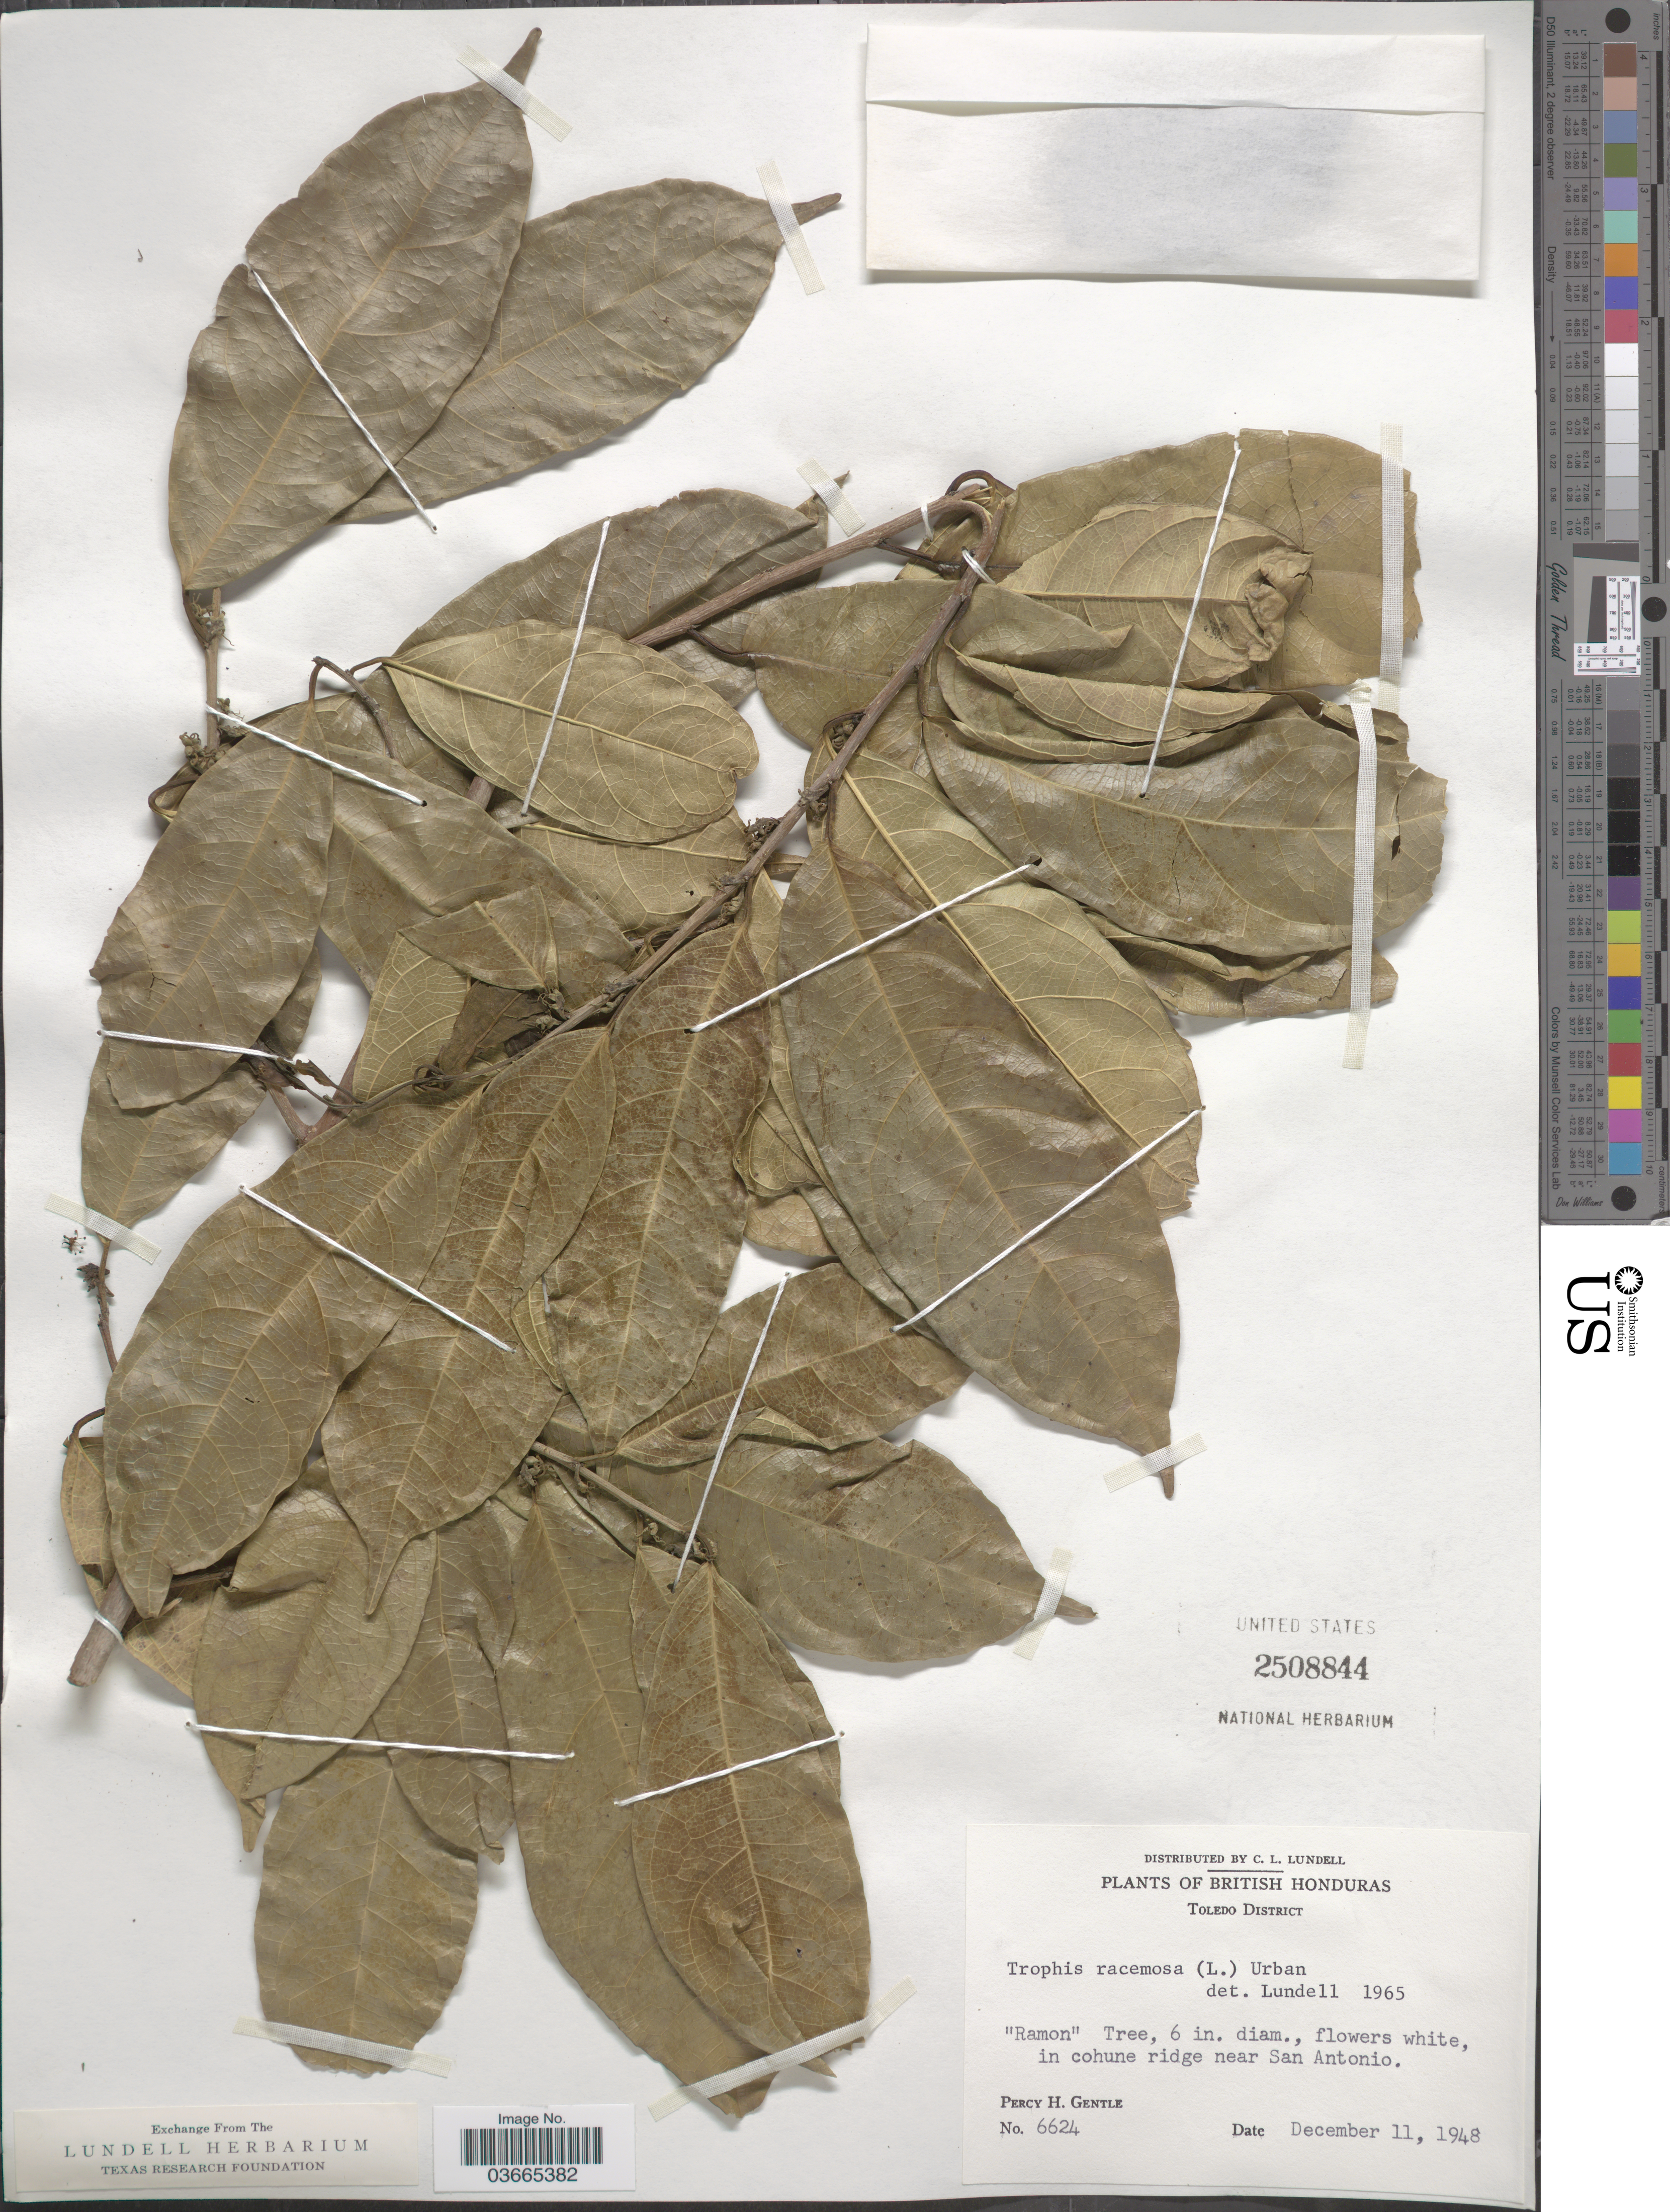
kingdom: Plantae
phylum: Tracheophyta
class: Magnoliopsida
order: Rosales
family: Moraceae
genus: Trophis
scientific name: Trophis racemosa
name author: (L.) Urb.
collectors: P. H. Gentle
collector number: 6624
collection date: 1948-12-11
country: Belize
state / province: Toledo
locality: British Honduras. Toledo District. In cohune ridge near San Antonio.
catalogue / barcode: US 2508844